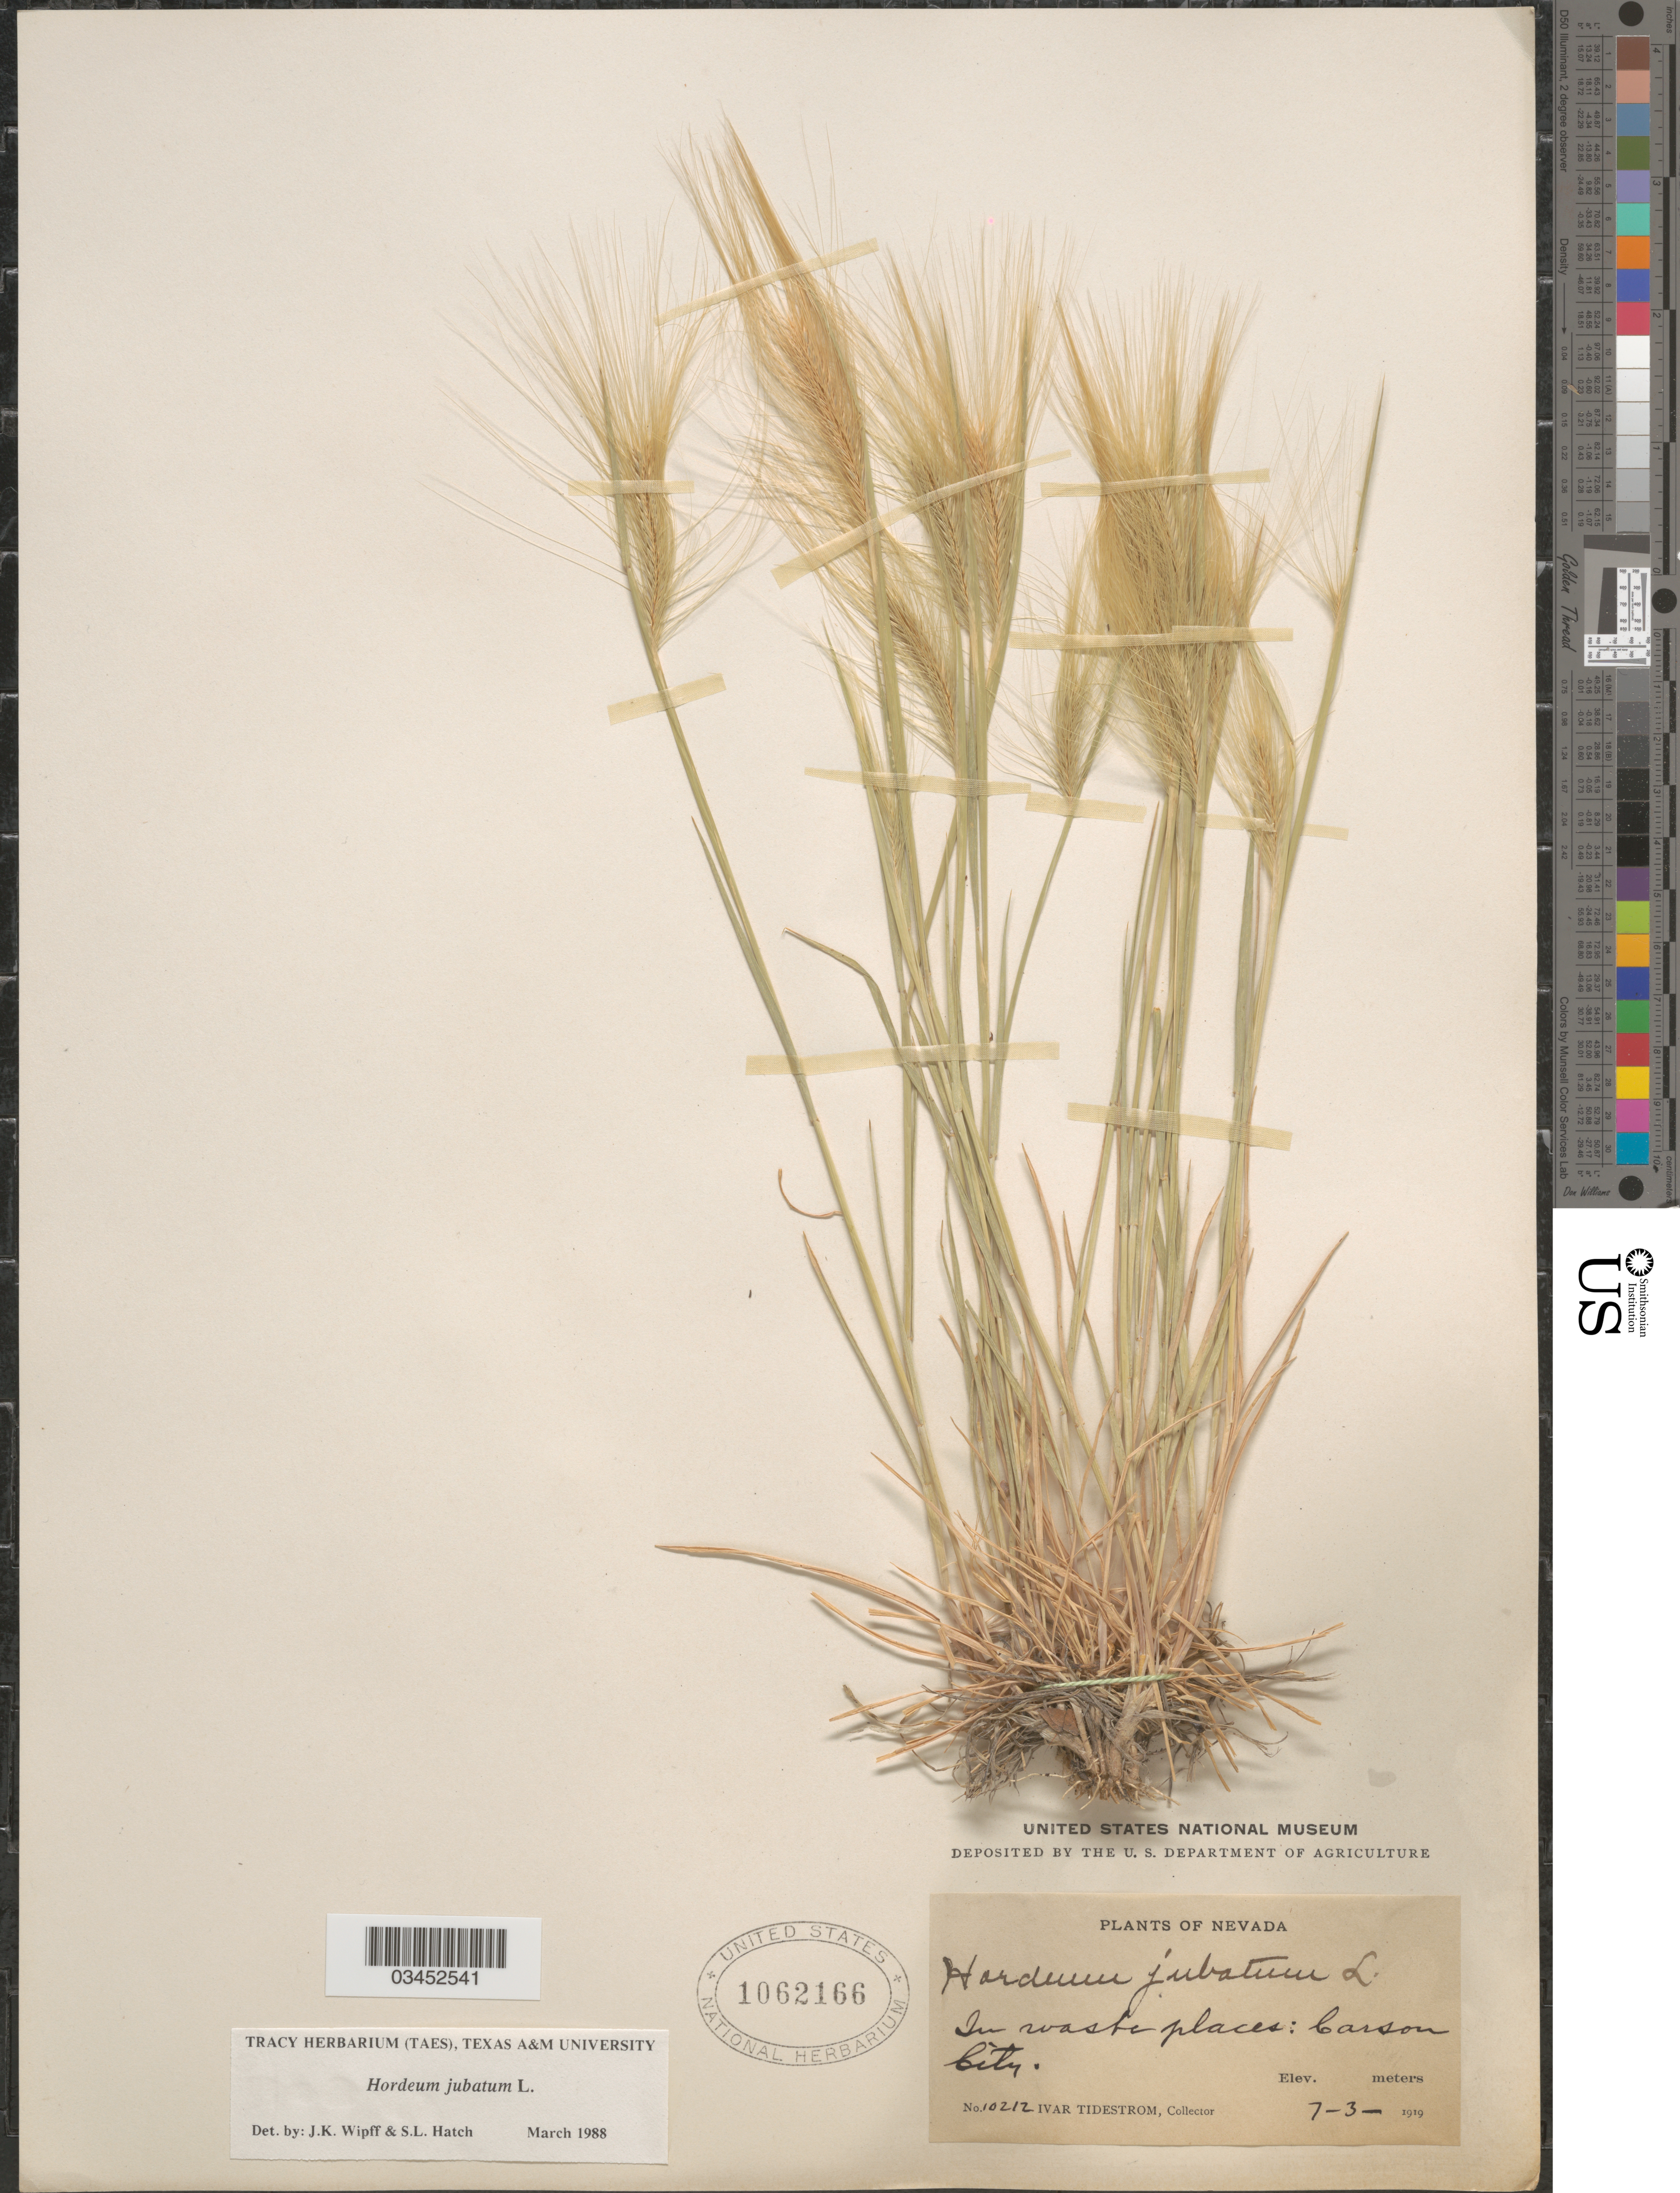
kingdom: Plantae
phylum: Tracheophyta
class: Liliopsida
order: Poales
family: Poaceae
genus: Hordeum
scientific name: Hordeum jubatum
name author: L.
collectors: I. F. Tidestrom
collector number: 10212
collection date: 1919-07-03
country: United States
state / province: Nevada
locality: In waste places; Carson City.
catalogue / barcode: US 1062166